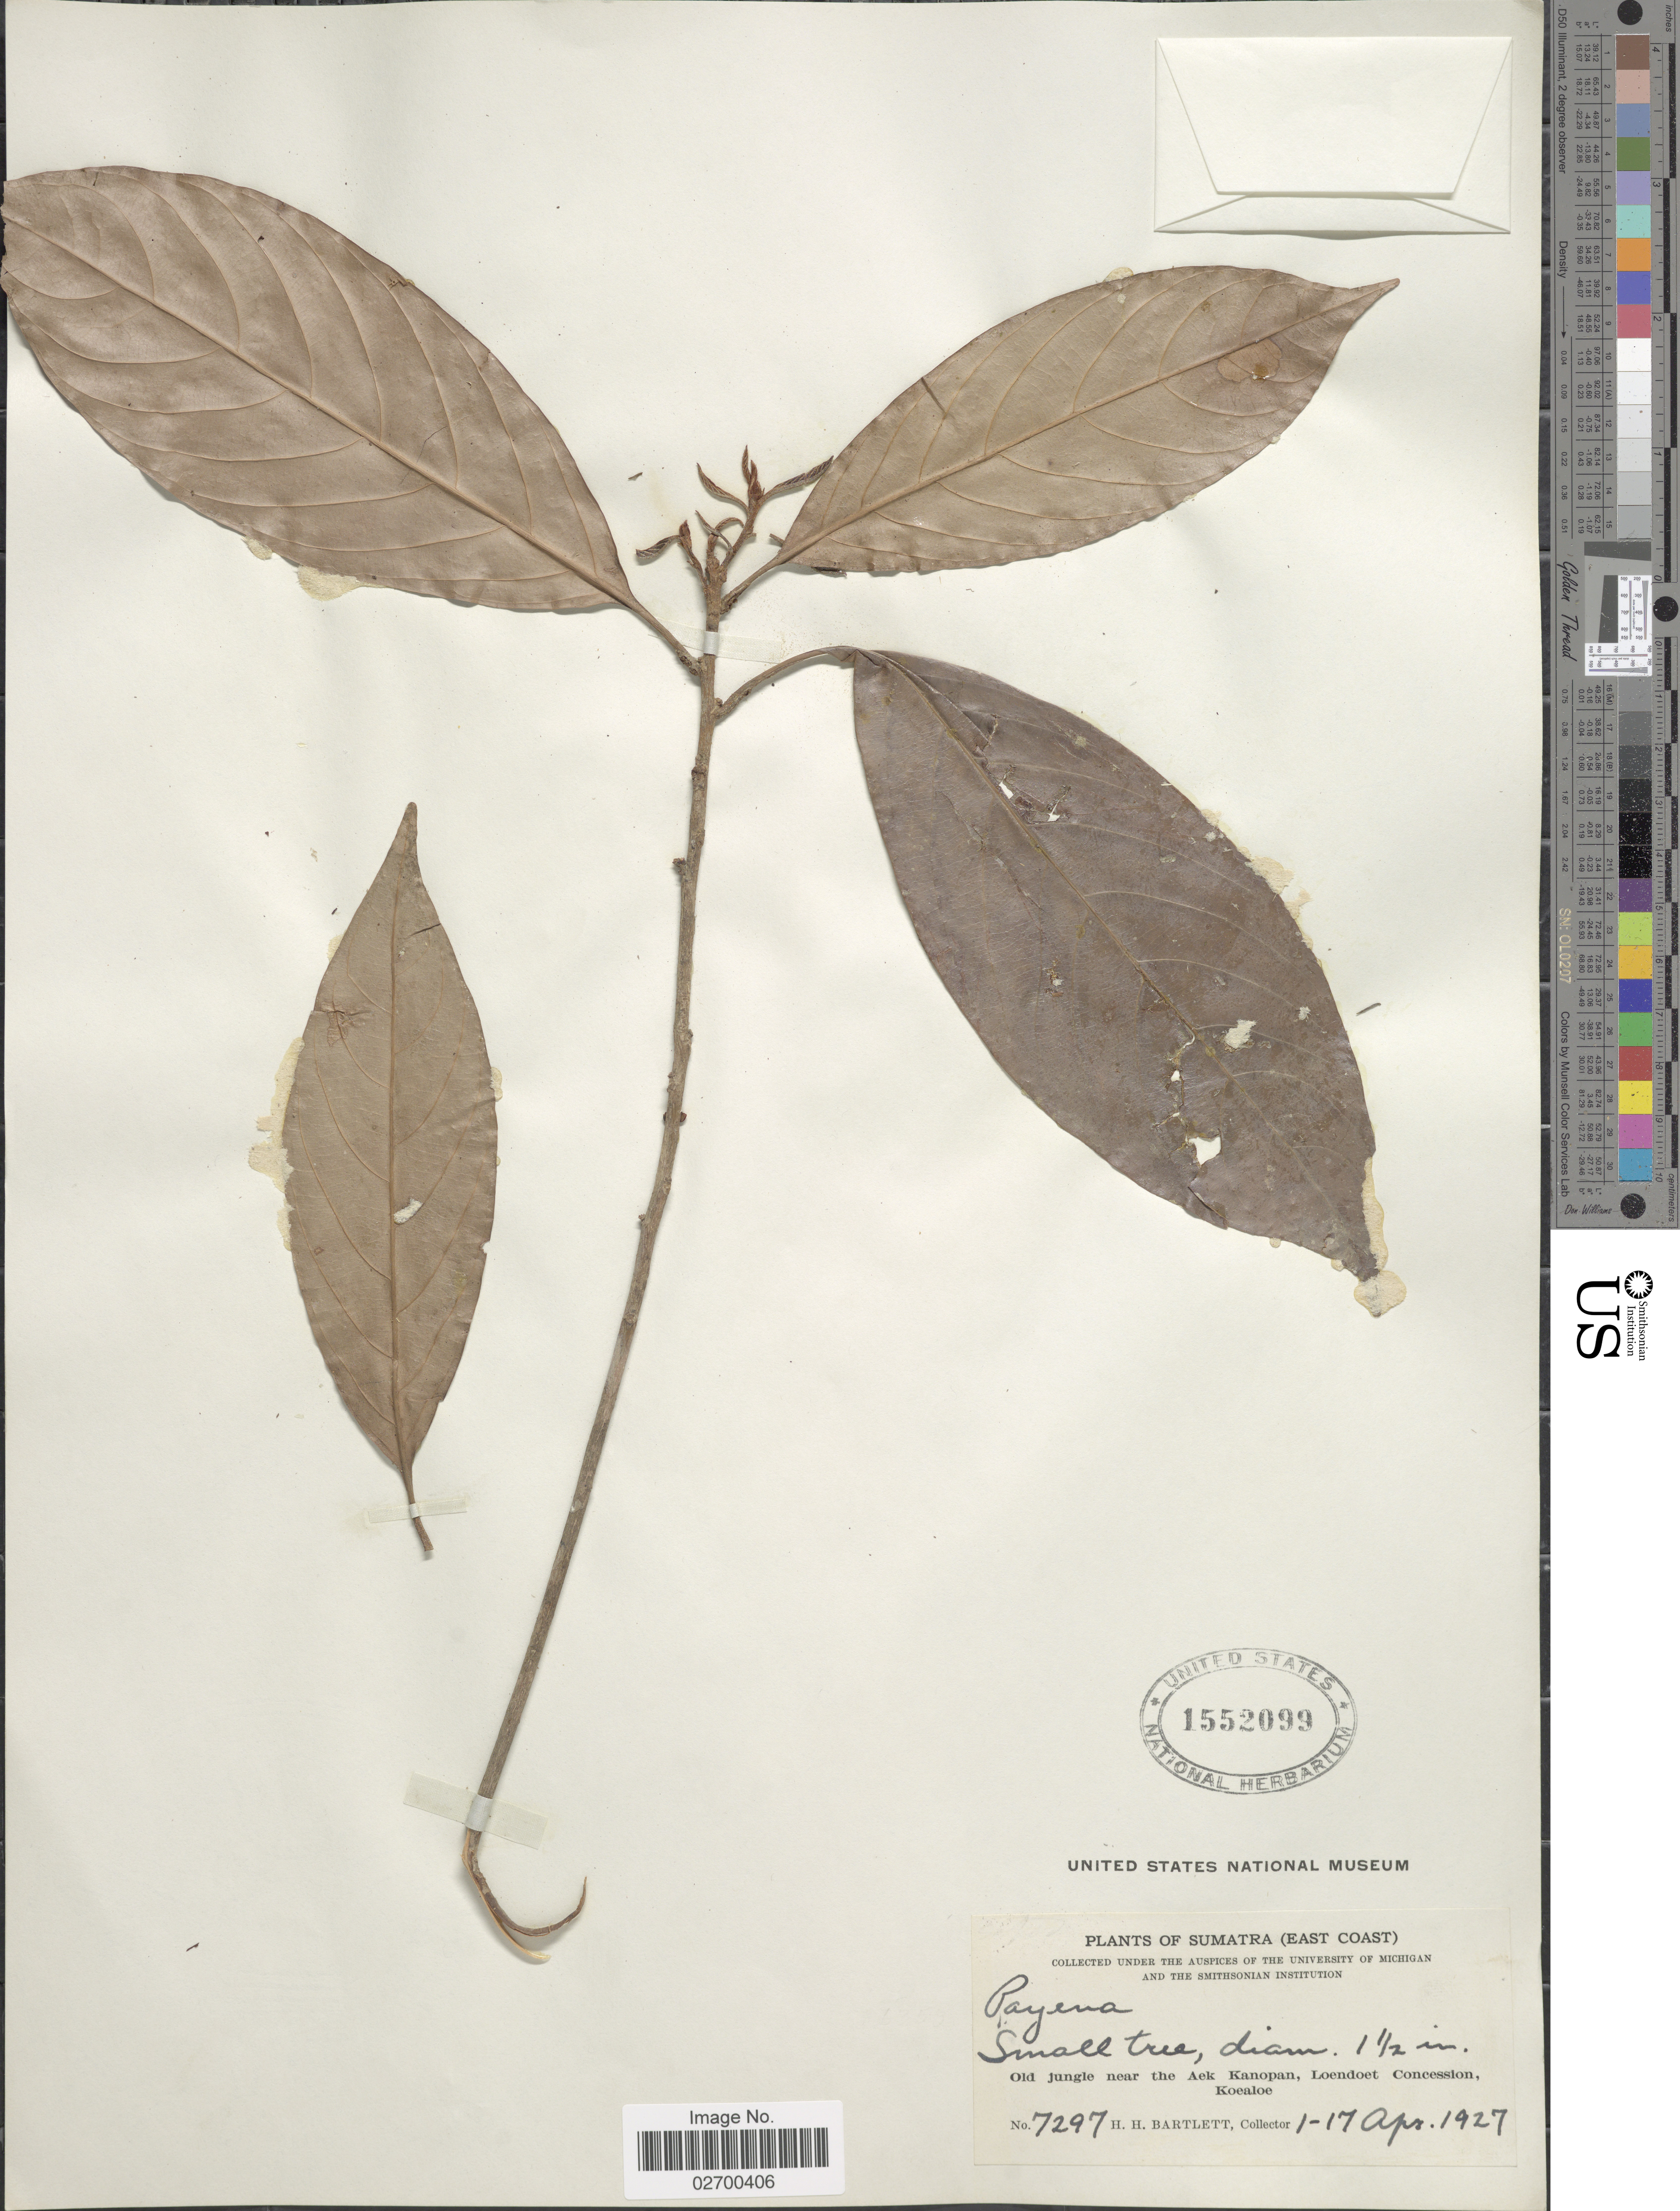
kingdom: Plantae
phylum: Tracheophyta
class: Magnoliopsida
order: Ericales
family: Sapotaceae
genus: Payena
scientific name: Payena sp.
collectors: H. H. Bartlett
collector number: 7297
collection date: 1927-04-01/1927-04-17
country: Indonesia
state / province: Sumatra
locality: (East Coast). Old jungle near the Aek Kanopan, Loendote Concession, Koealoe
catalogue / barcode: US 1552099